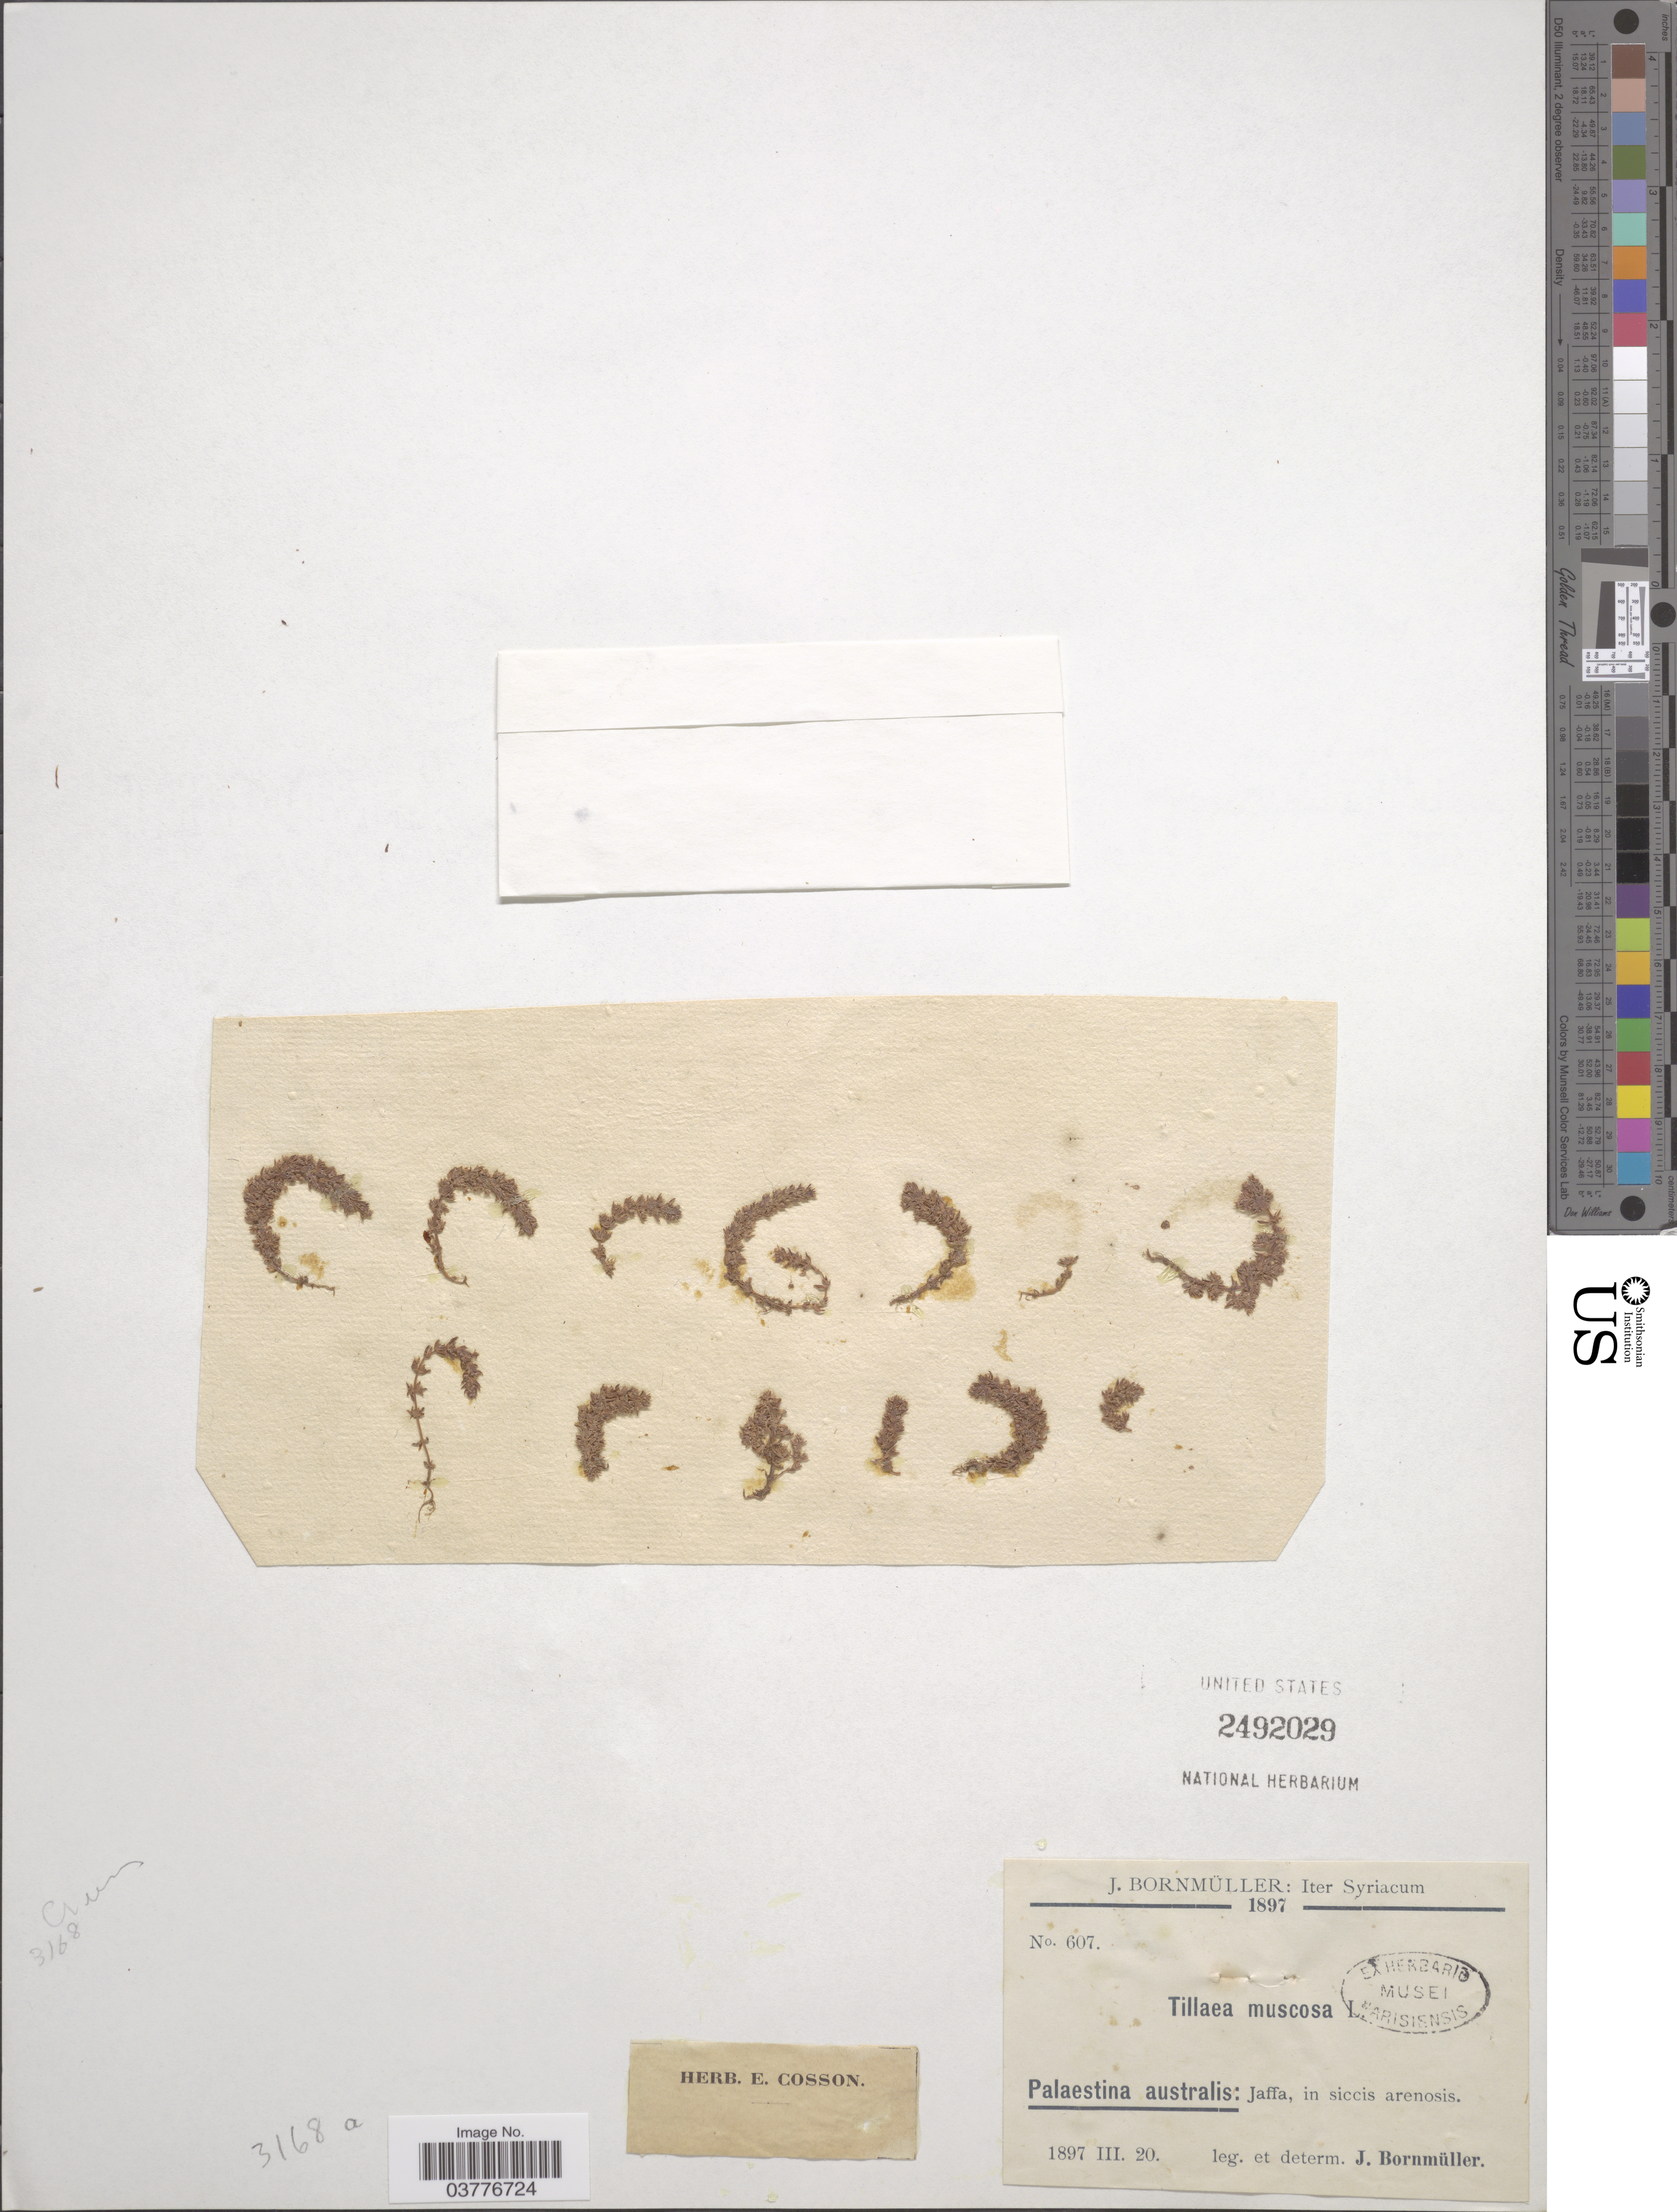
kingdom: Plantae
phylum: Tracheophyta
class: Magnoliopsida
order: Saxifragales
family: Crassulaceae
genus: Crassula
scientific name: Crassula tillaea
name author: Lest.-Garl.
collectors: J. Bornmüller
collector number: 607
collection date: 1897-03-20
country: Syria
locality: Iter Syriacum. Palaestina australis: Jaffa, in siccis arenosis.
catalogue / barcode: US 2492029